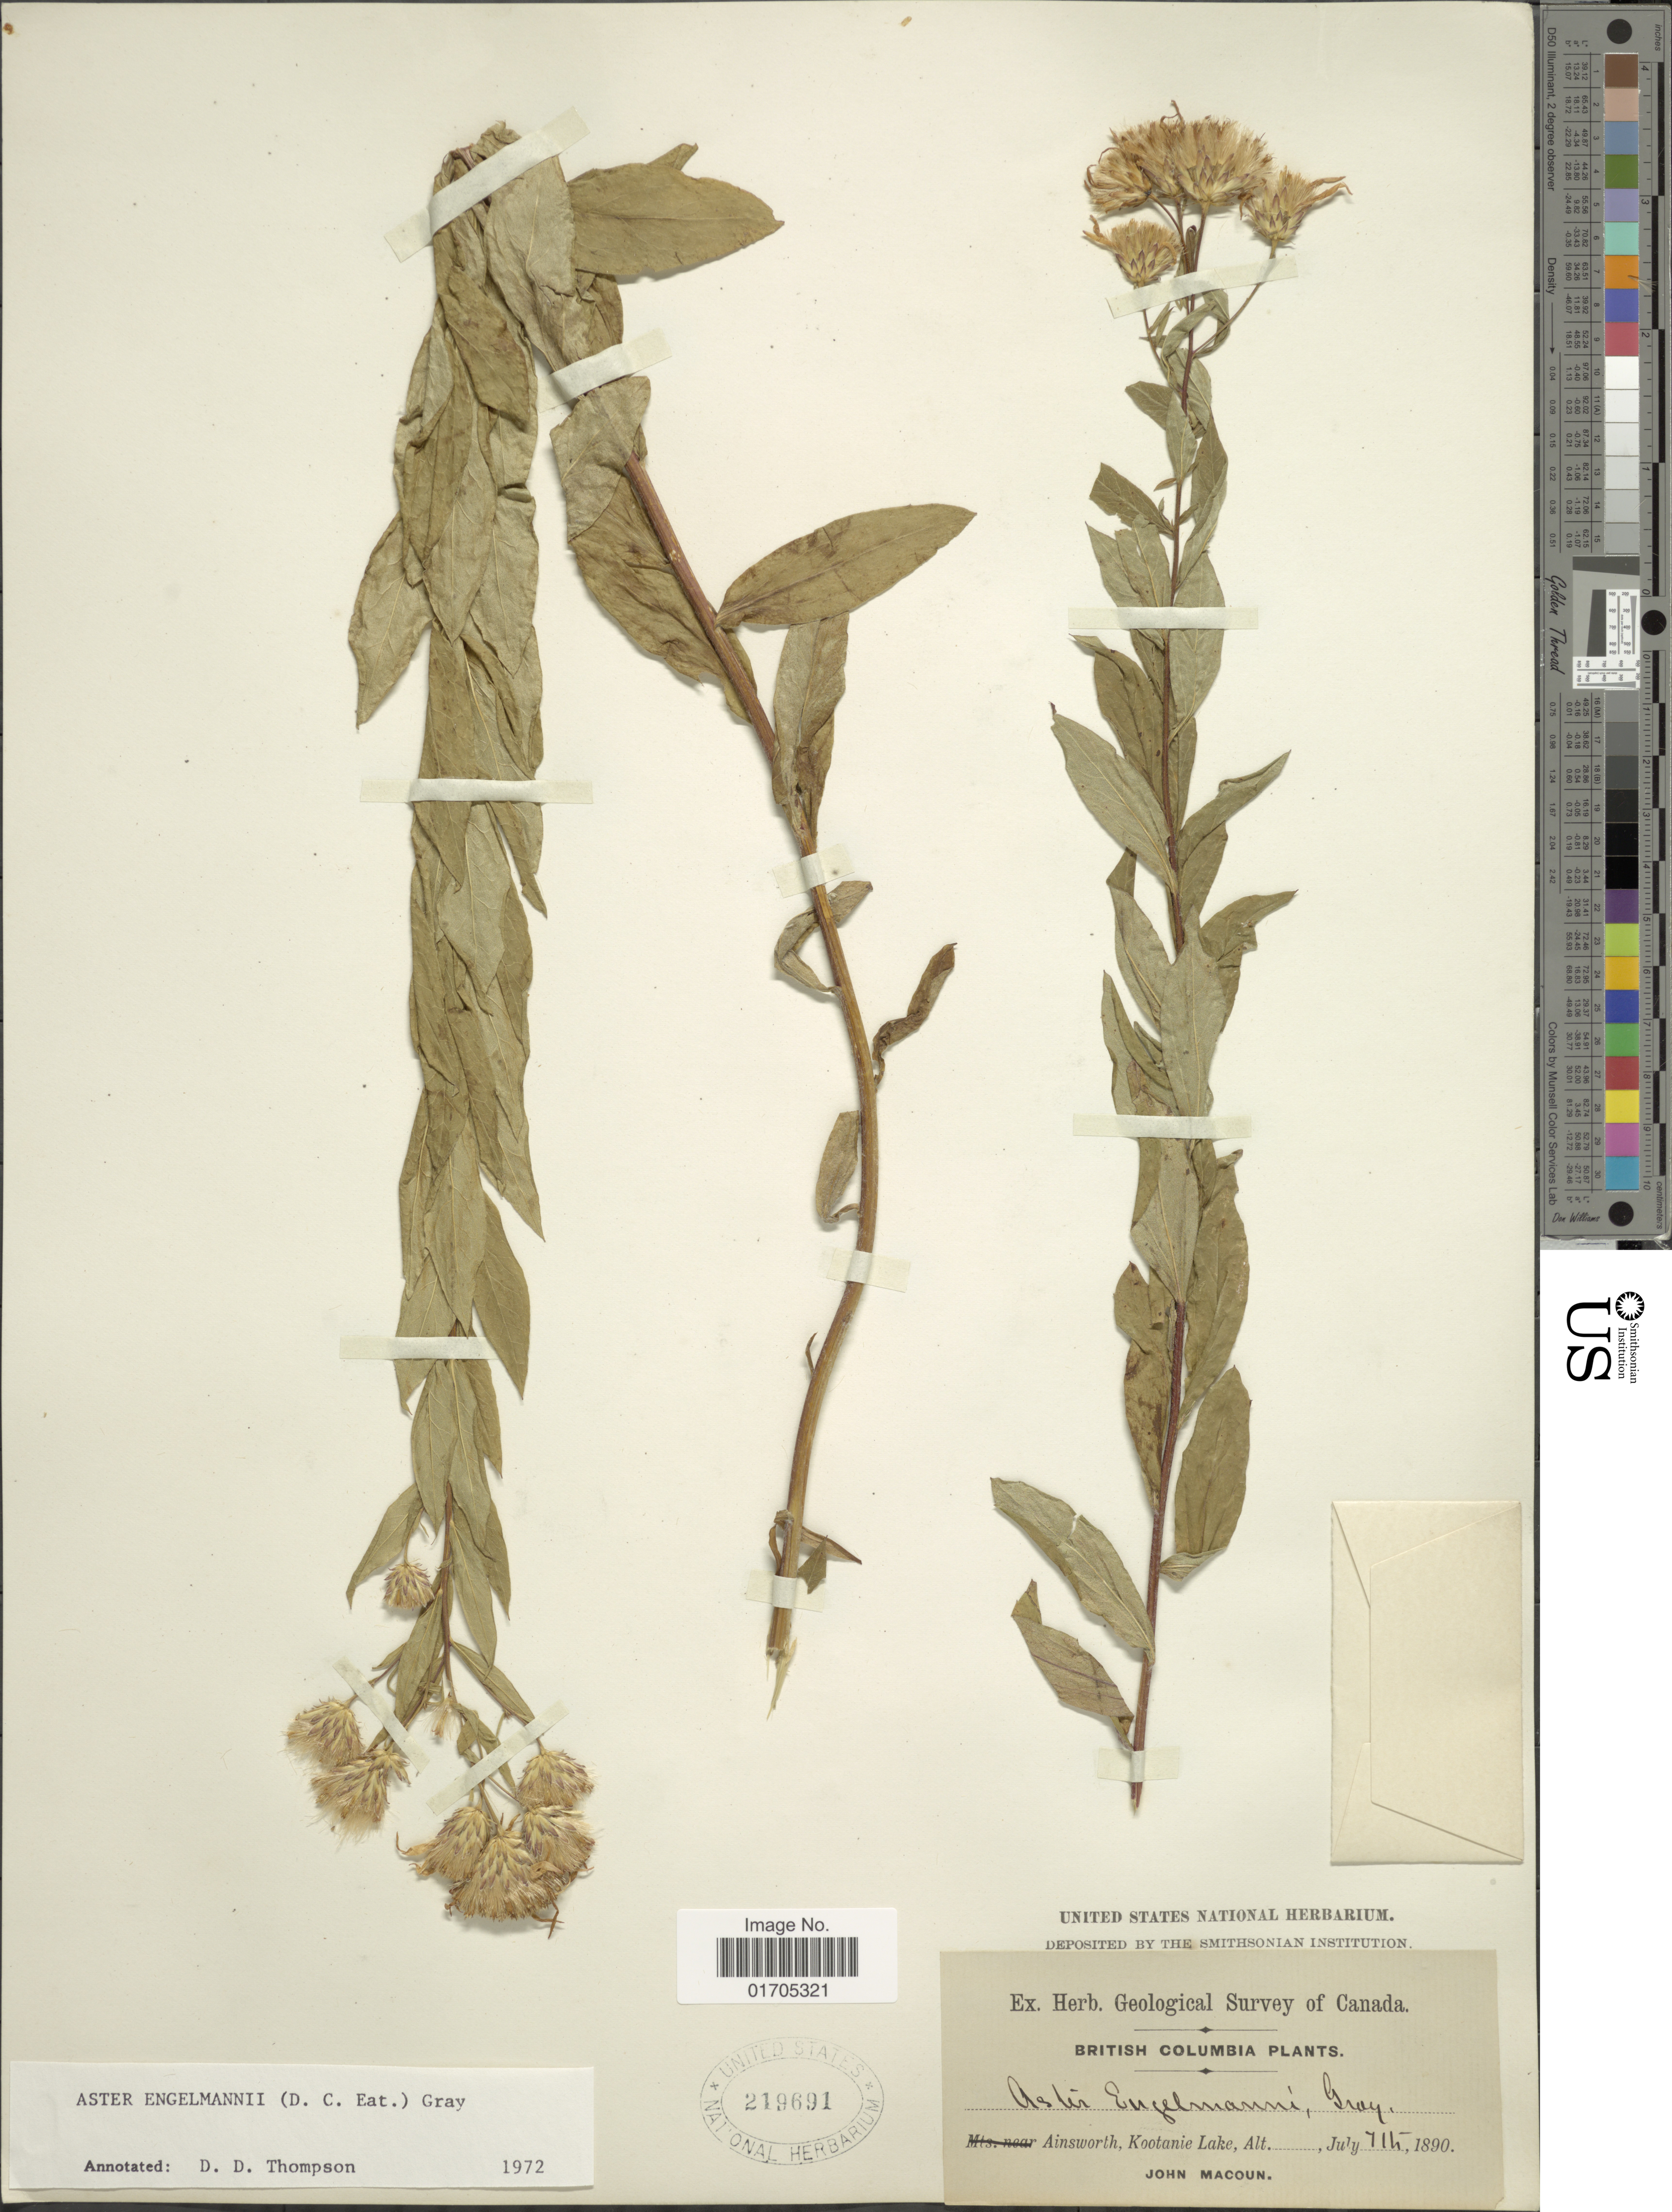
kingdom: Plantae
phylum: Tracheophyta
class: Magnoliopsida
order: Asterales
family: Asteraceae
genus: Eucephalus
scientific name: Eucephalus engelmannii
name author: (D.C. Eaton) Greene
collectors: J. Macoun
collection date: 1890-07-11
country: Canada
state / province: British Columbia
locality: Ainsworth, Kootanie Lake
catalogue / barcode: US 219691